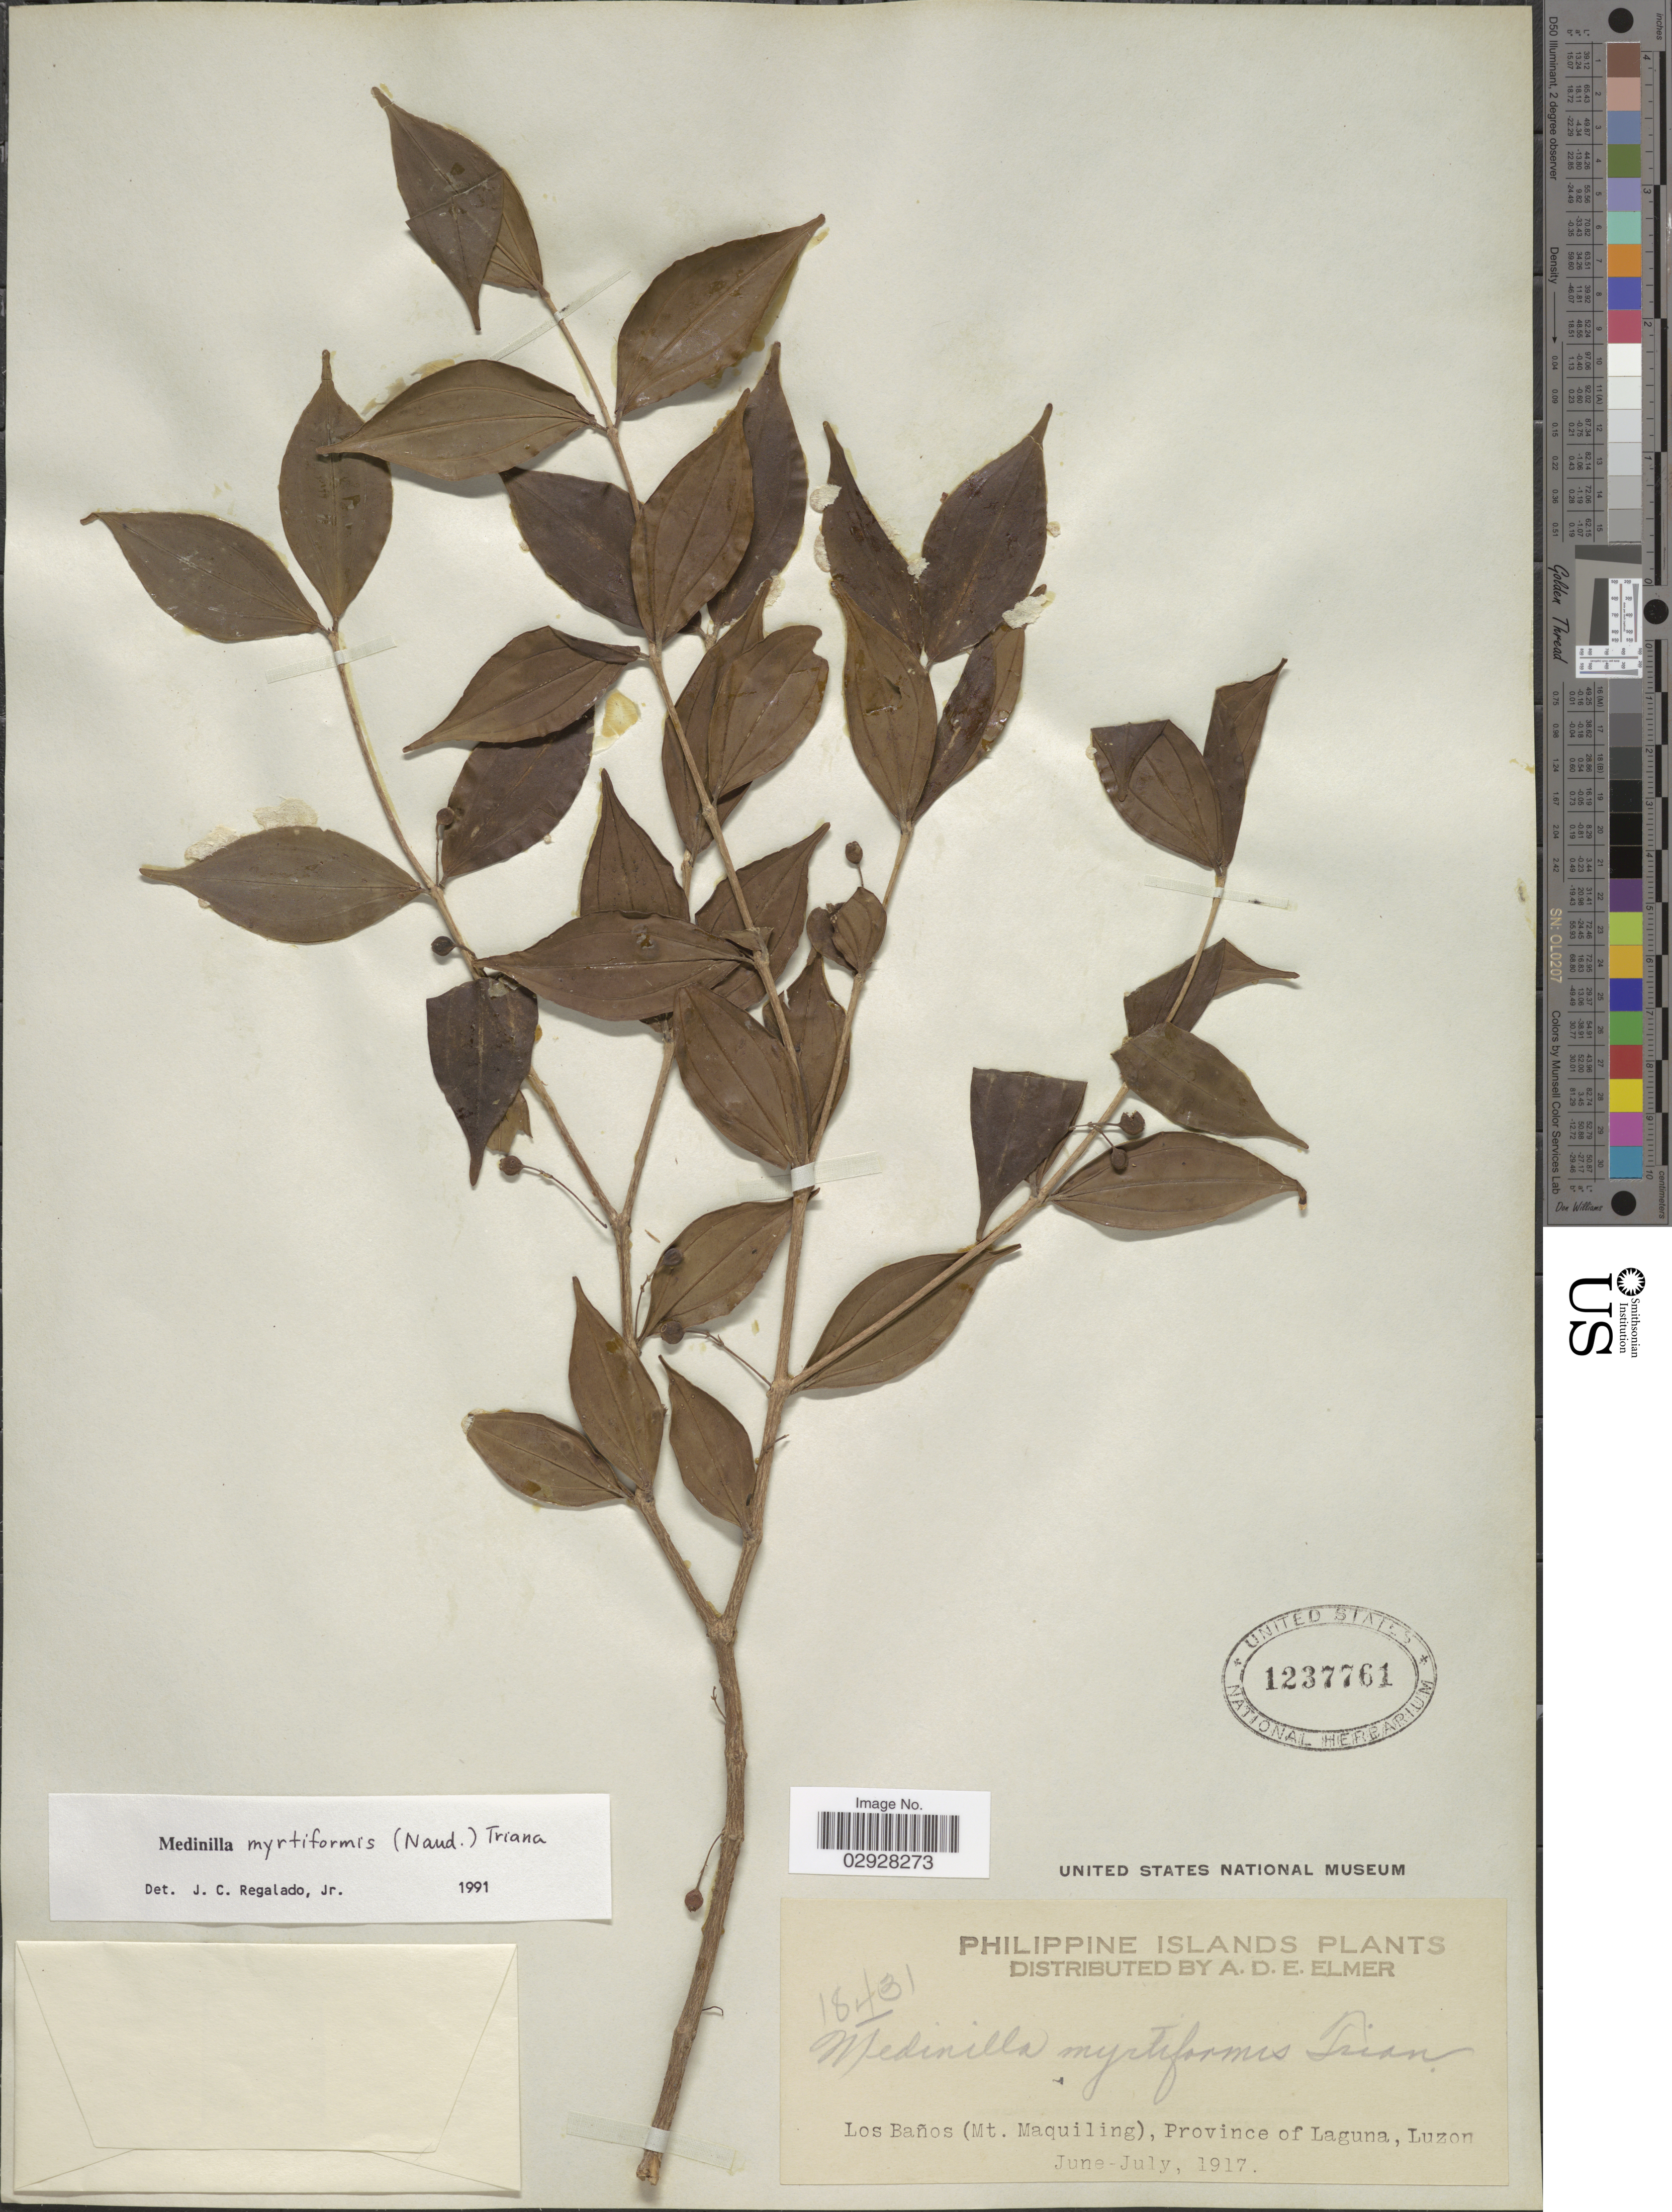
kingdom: Plantae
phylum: Tracheophyta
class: Magnoliopsida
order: Myrtales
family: Melastomataceae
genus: Medinilla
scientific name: Medinilla myrtiformis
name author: (Naudin) Triana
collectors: A. D. E. Elmer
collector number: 18431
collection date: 1917-06/1917-07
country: Philippines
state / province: Calabarzon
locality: Philippine Islands. Los Baños (Mt. Maquiling), Province of Laguna, Luzon.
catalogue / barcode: US 1237761